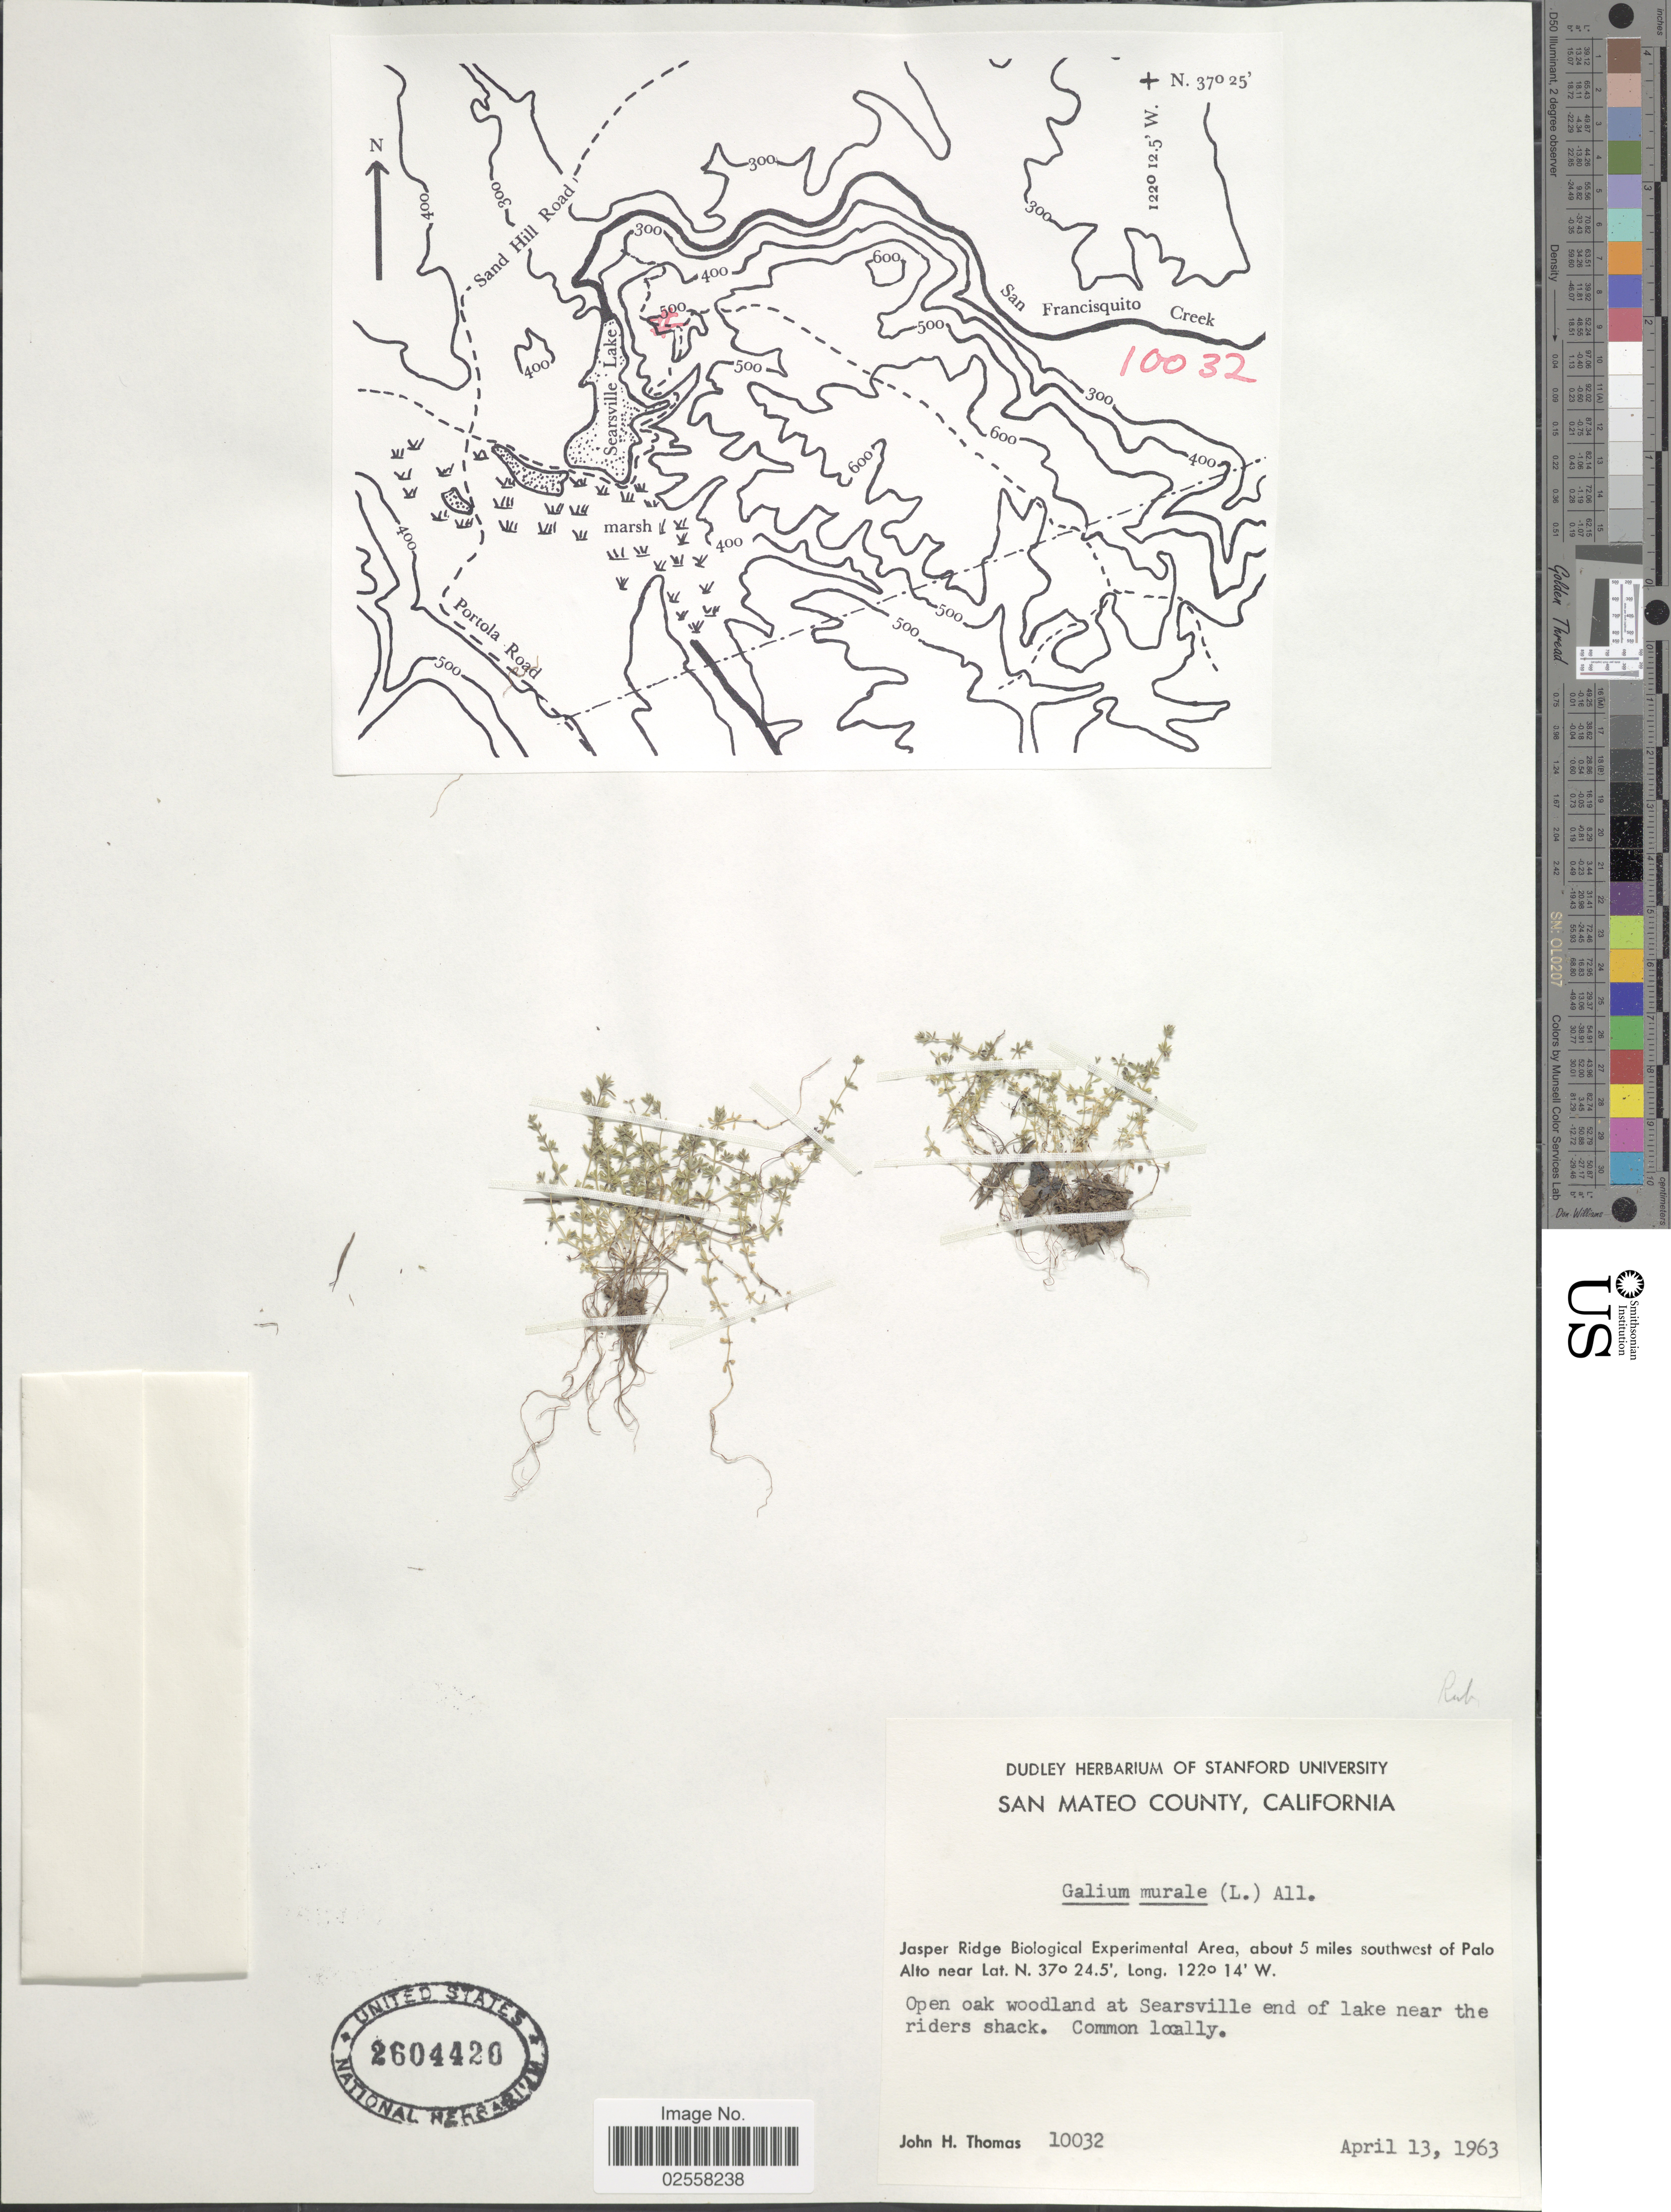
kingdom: Plantae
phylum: Tracheophyta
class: Magnoliopsida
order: Gentianales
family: Rubiaceae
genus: Galium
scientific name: Galium murale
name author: (L.) All.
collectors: J. H. Thomas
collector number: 10032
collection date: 1963-04-13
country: United States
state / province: California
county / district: San Mateo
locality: San Mateo County, Jasper Ridge Biological Experimental Area, about 5 miles southwest of Palo Alto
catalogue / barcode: US 2604420